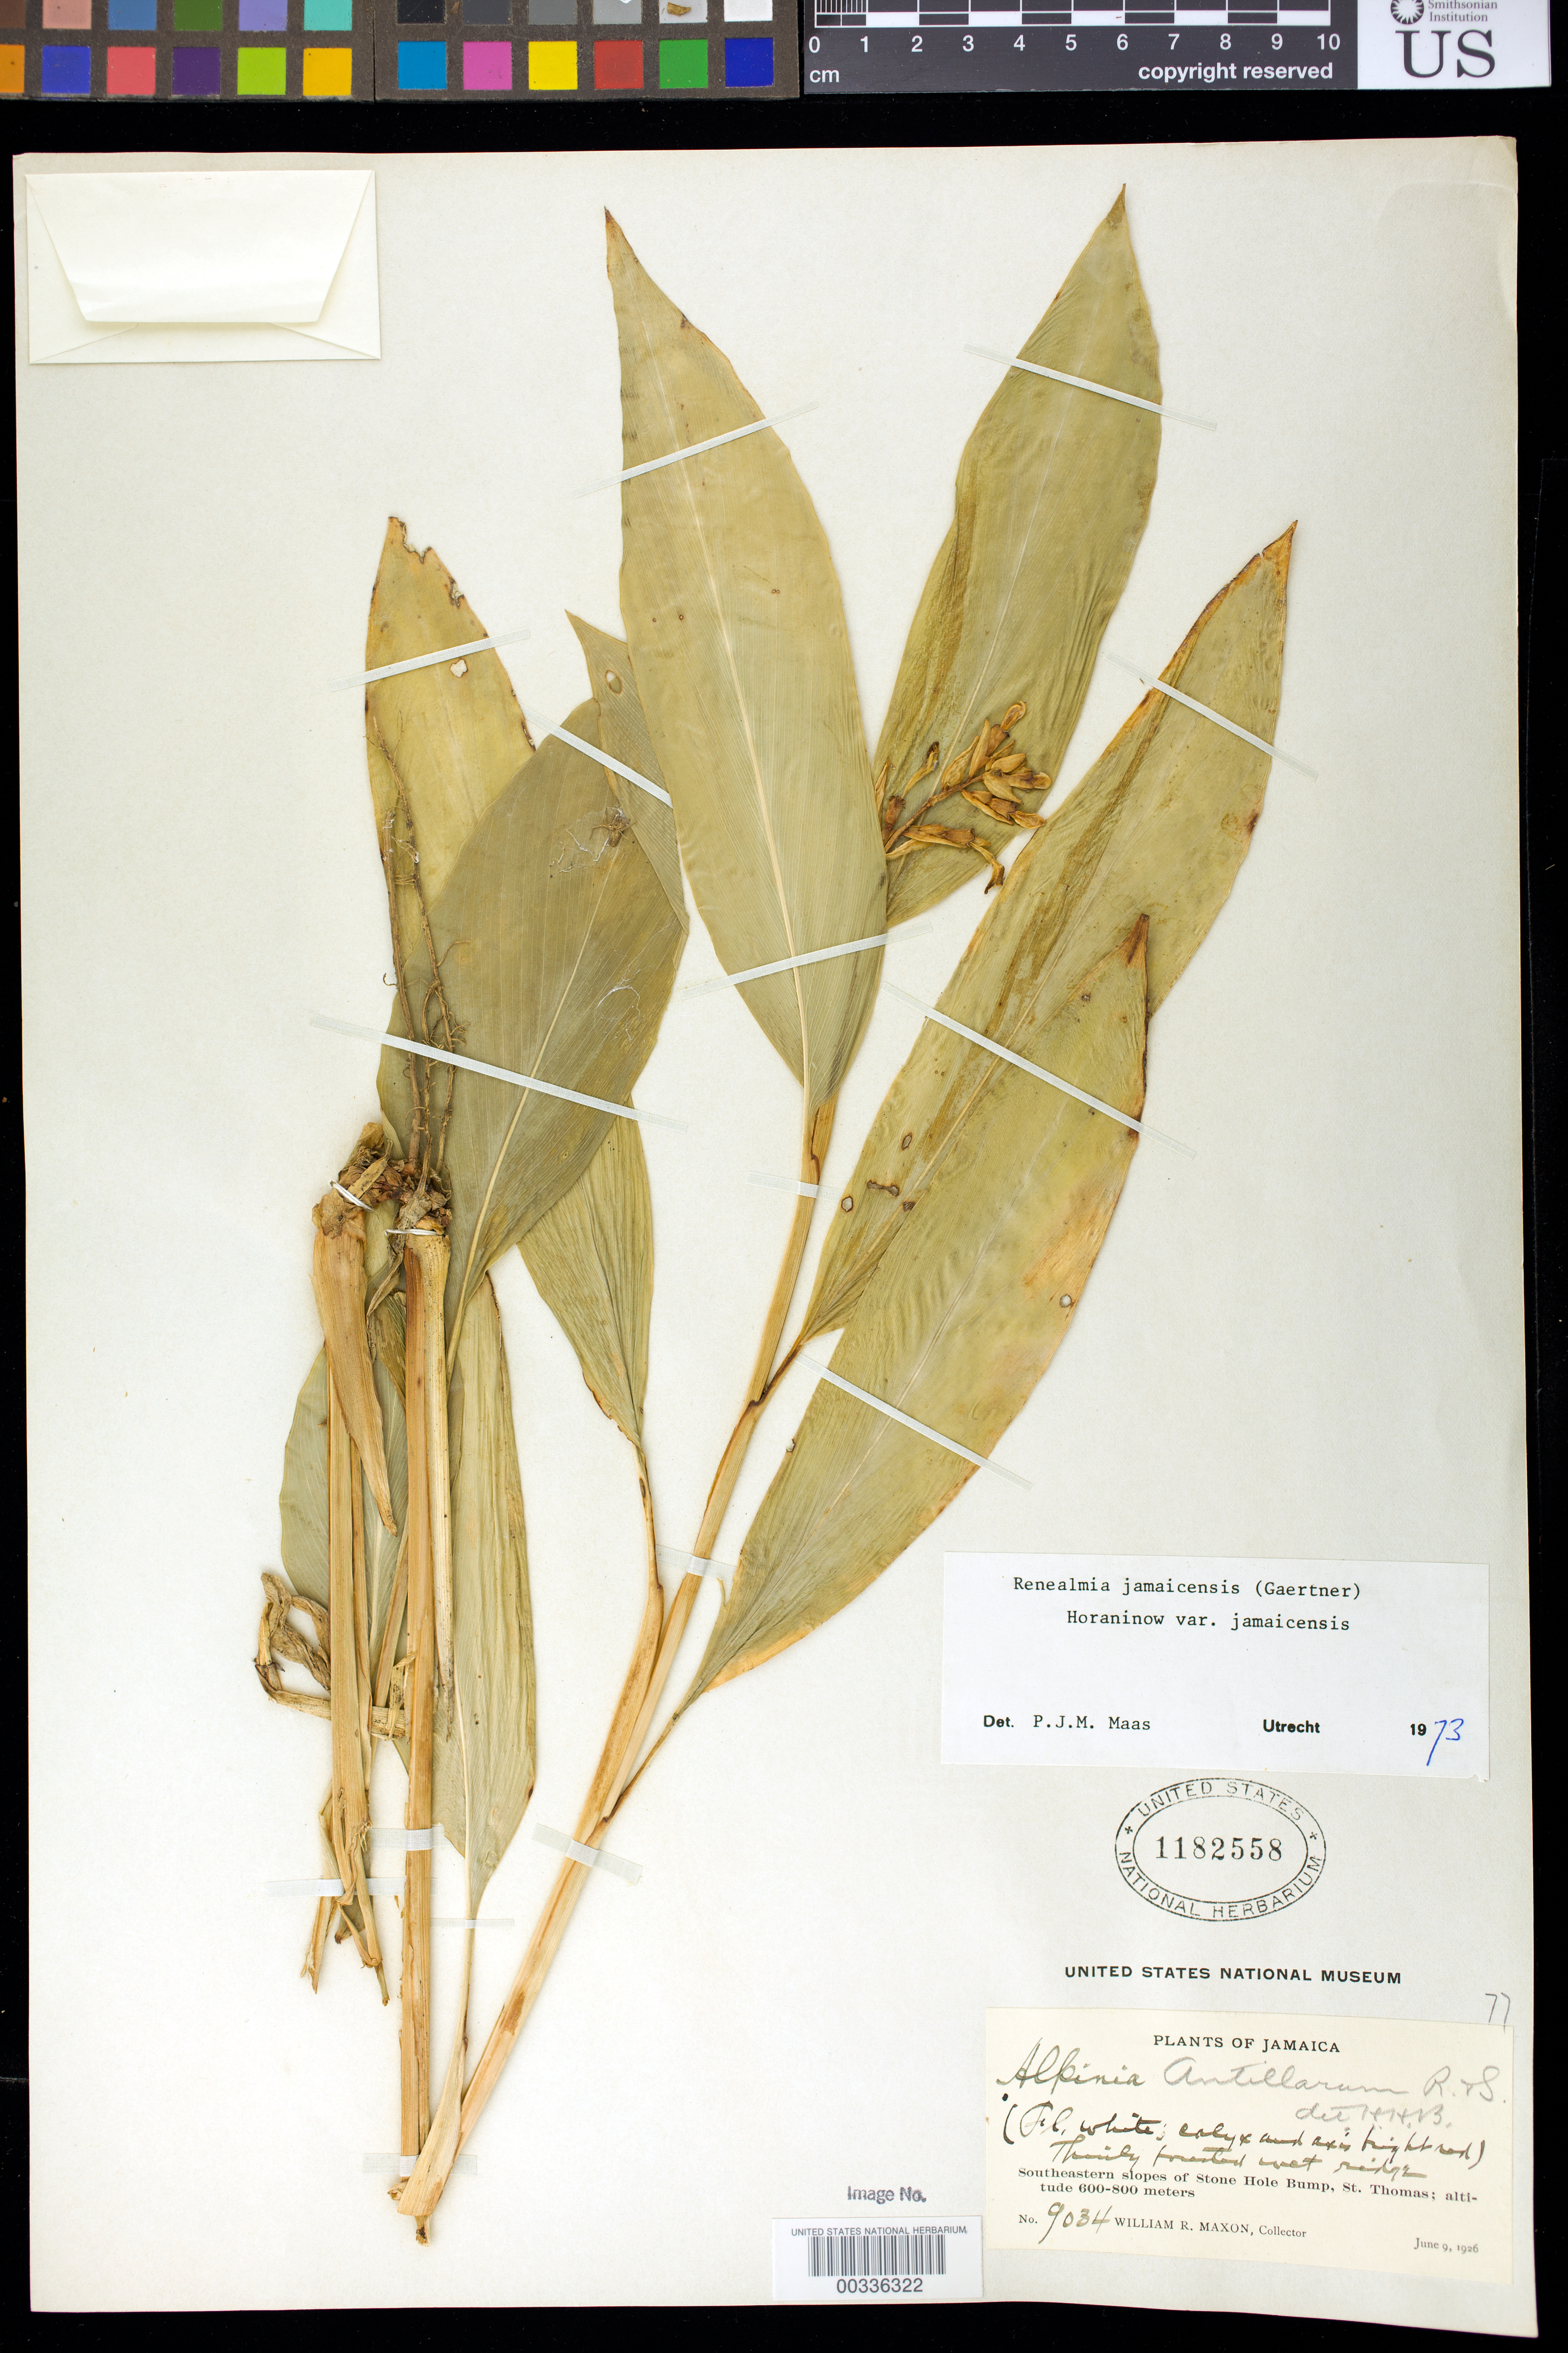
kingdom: Plantae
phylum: Tracheophyta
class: Liliopsida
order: Zingiberales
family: Zingiberaceae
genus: Renealmia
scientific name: Renealmia jamaicensis var. jamaicensis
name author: (Gaertn.) Horan.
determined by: Maas, Paul J. M.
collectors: W. R. Maxon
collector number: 9034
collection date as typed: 09 Jun 1926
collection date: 1926-06-09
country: Jamaica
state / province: Saint Thomas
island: Greater Antilles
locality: Southeastern slopes of stone hole bump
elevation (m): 600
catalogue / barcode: US 1182558